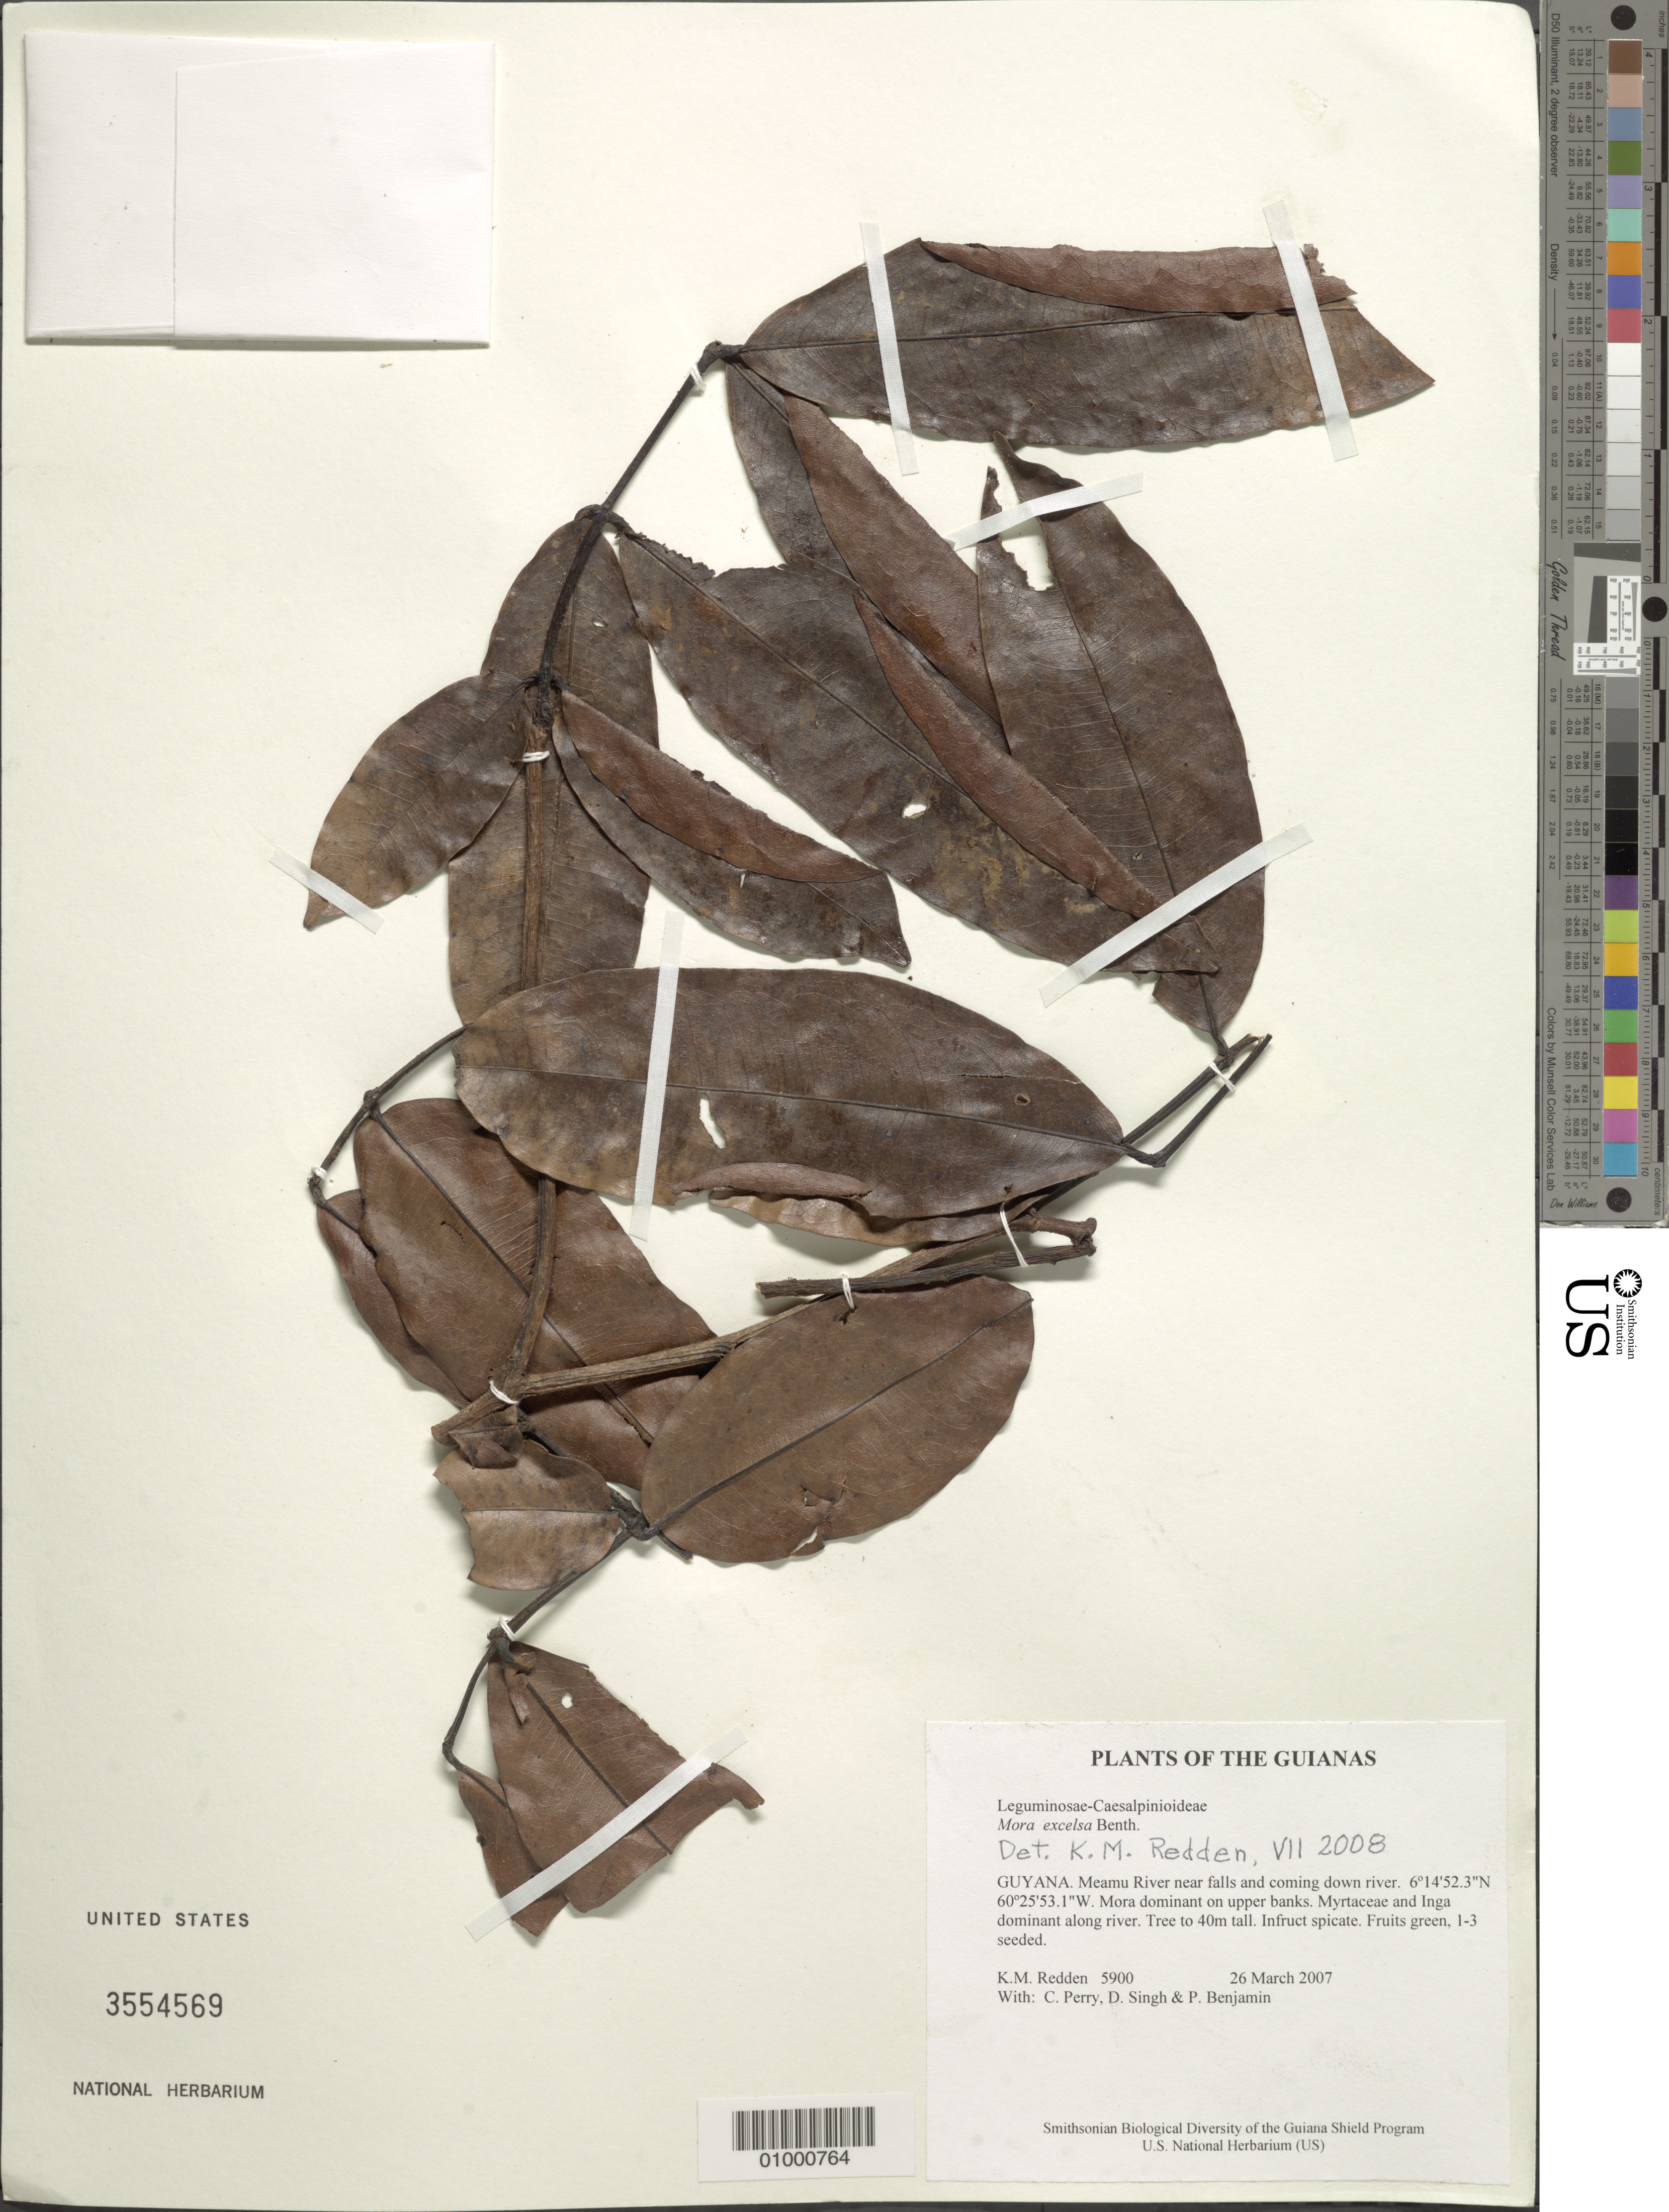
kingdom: Plantae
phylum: Tracheophyta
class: Magnoliopsida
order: Fabales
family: Fabaceae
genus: Mora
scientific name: Mora excelsa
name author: Benth.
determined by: Redden, K. M.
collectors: K. M. Redden, C. Perry, D. Singh & P. Benjamin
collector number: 5900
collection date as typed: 26 March 2007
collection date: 2007-03-26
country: Guyana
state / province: Cuyuni-Mazaruni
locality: Meamu River near falls and coming down river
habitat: Mora dominant on upper banks. Myrtaceae and Inga dominant along river